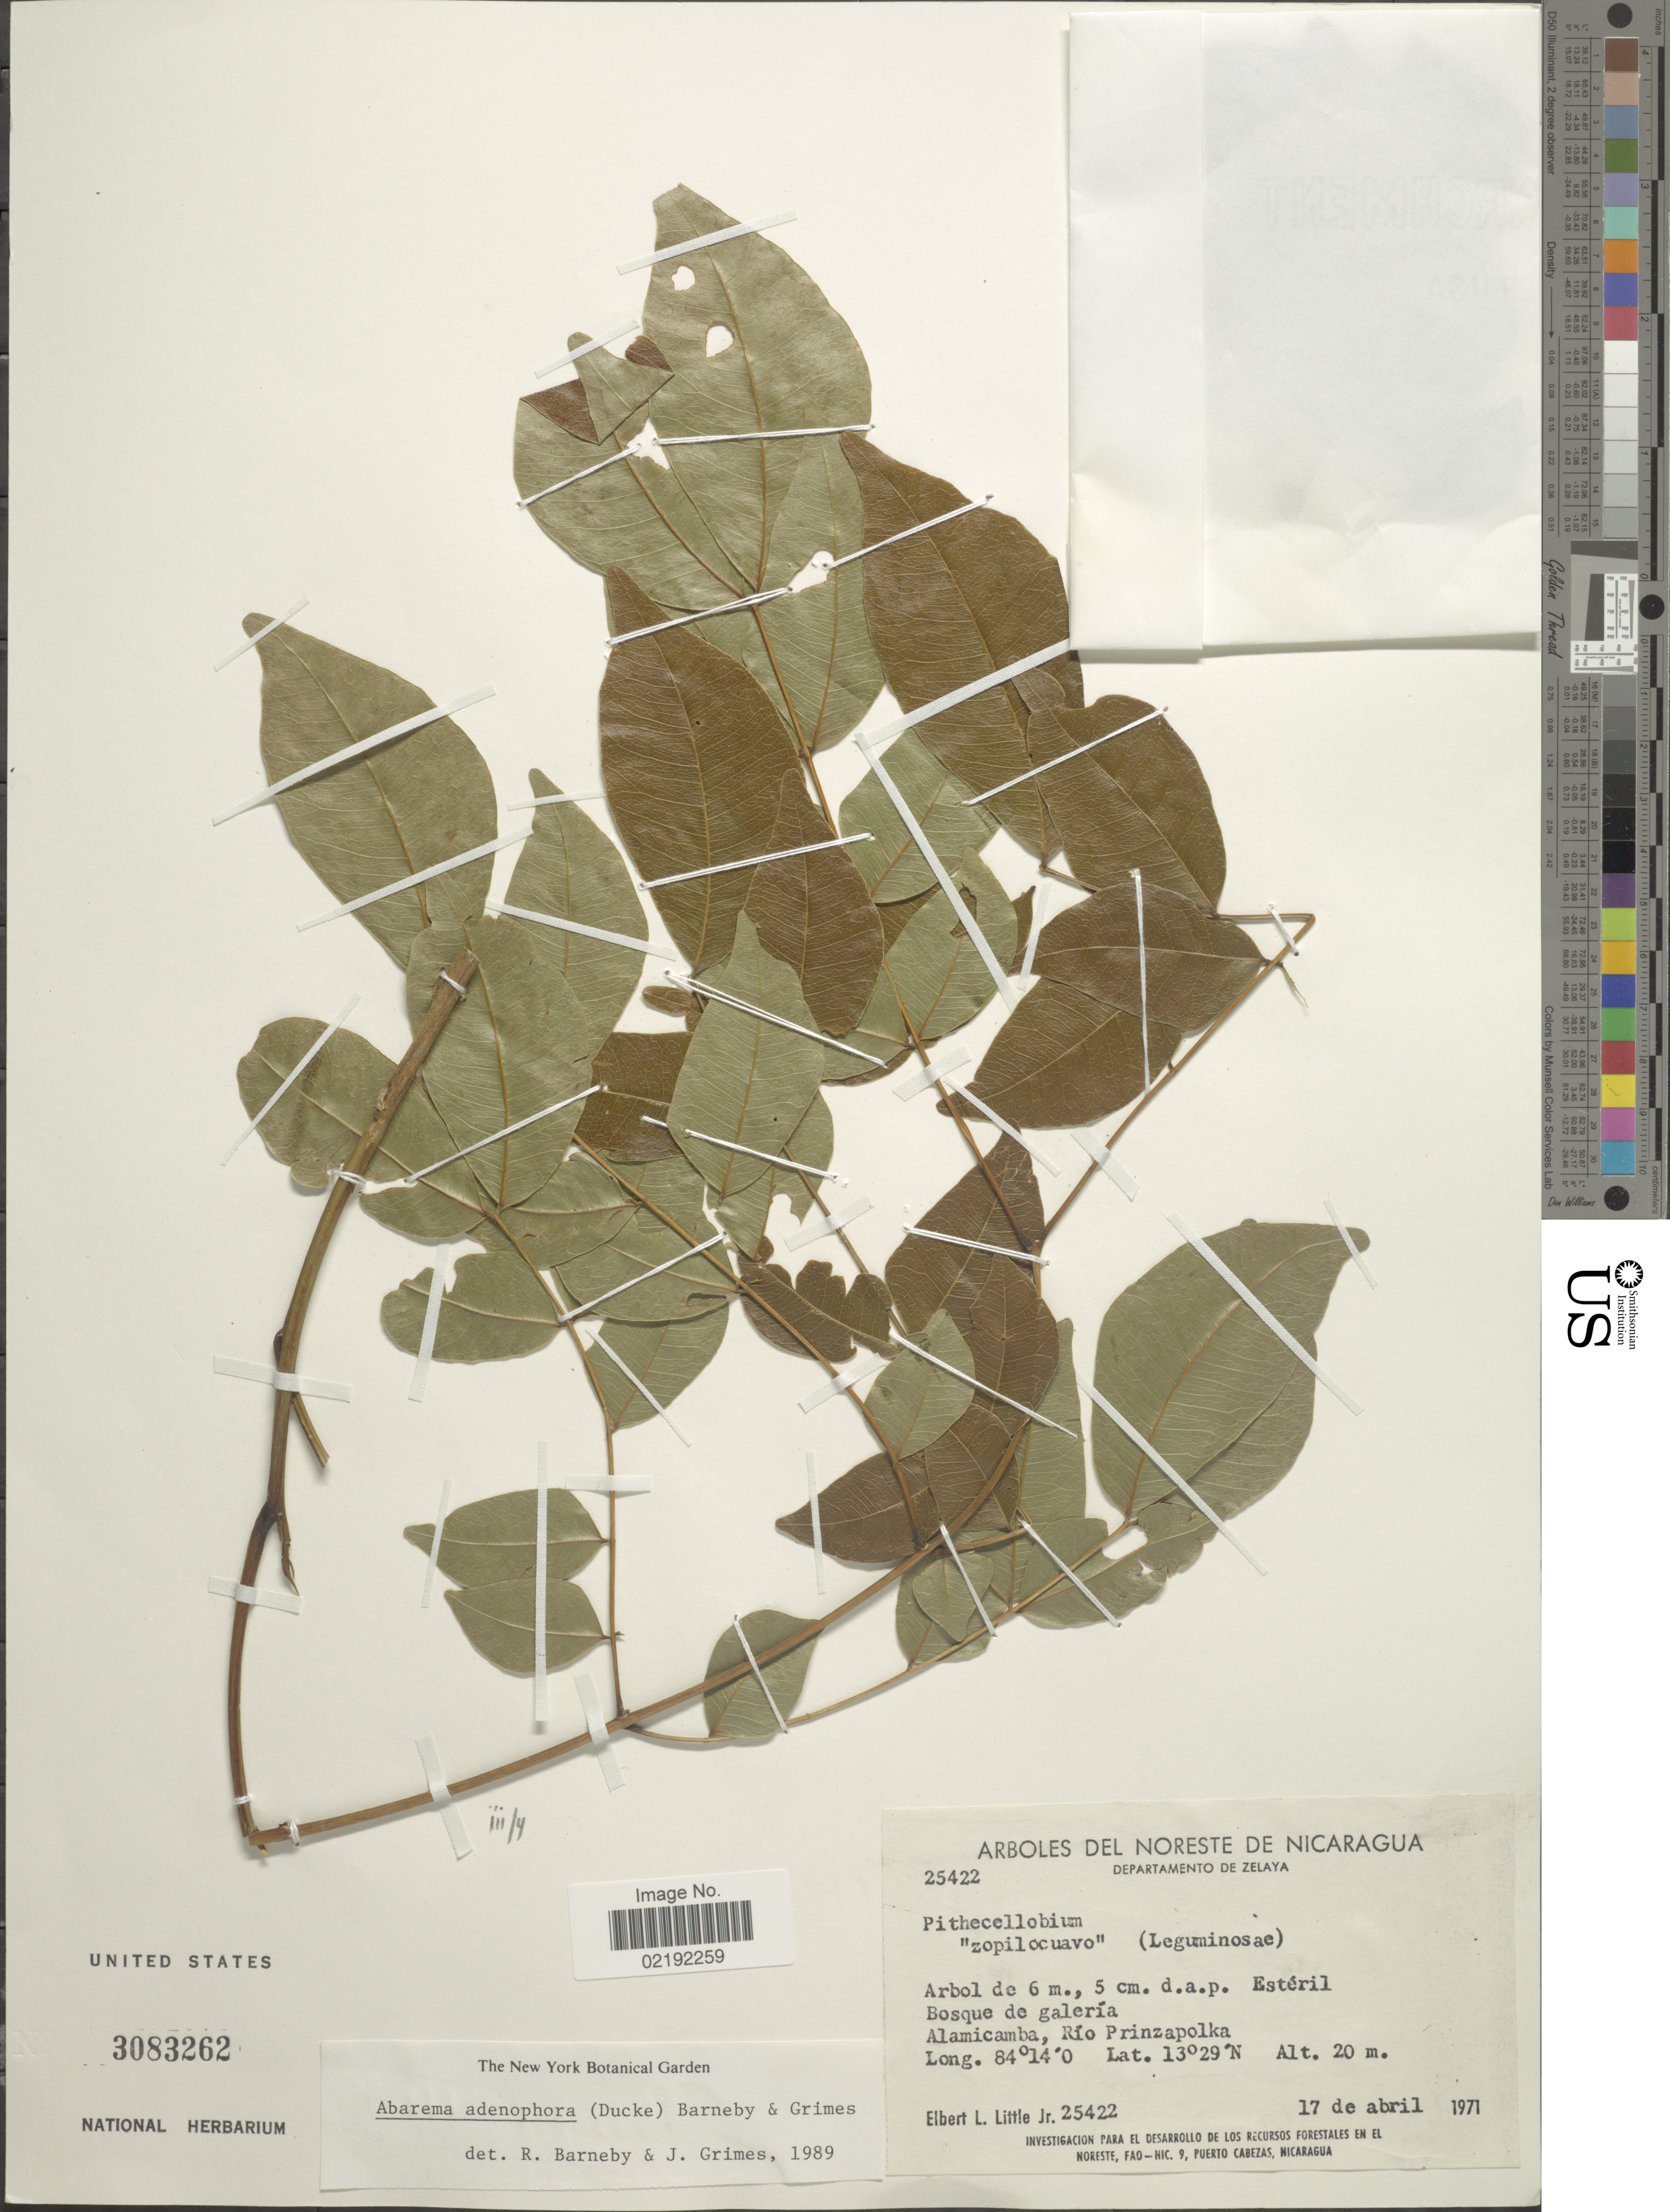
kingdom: Plantae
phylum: Tracheophyta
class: Magnoliopsida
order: Fabales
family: Fabaceae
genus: Abarema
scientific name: Abarema adenophora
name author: (Ducke) Barneby & J.W. Grimes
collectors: E. L. Little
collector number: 25422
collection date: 1971-04-17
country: Nicaragua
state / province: Atlantico Norte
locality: Noreste de Nicaragua, Departamento de Zelaya, Alamicamba, Rio Prinzapolka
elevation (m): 20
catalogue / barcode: US 3083262